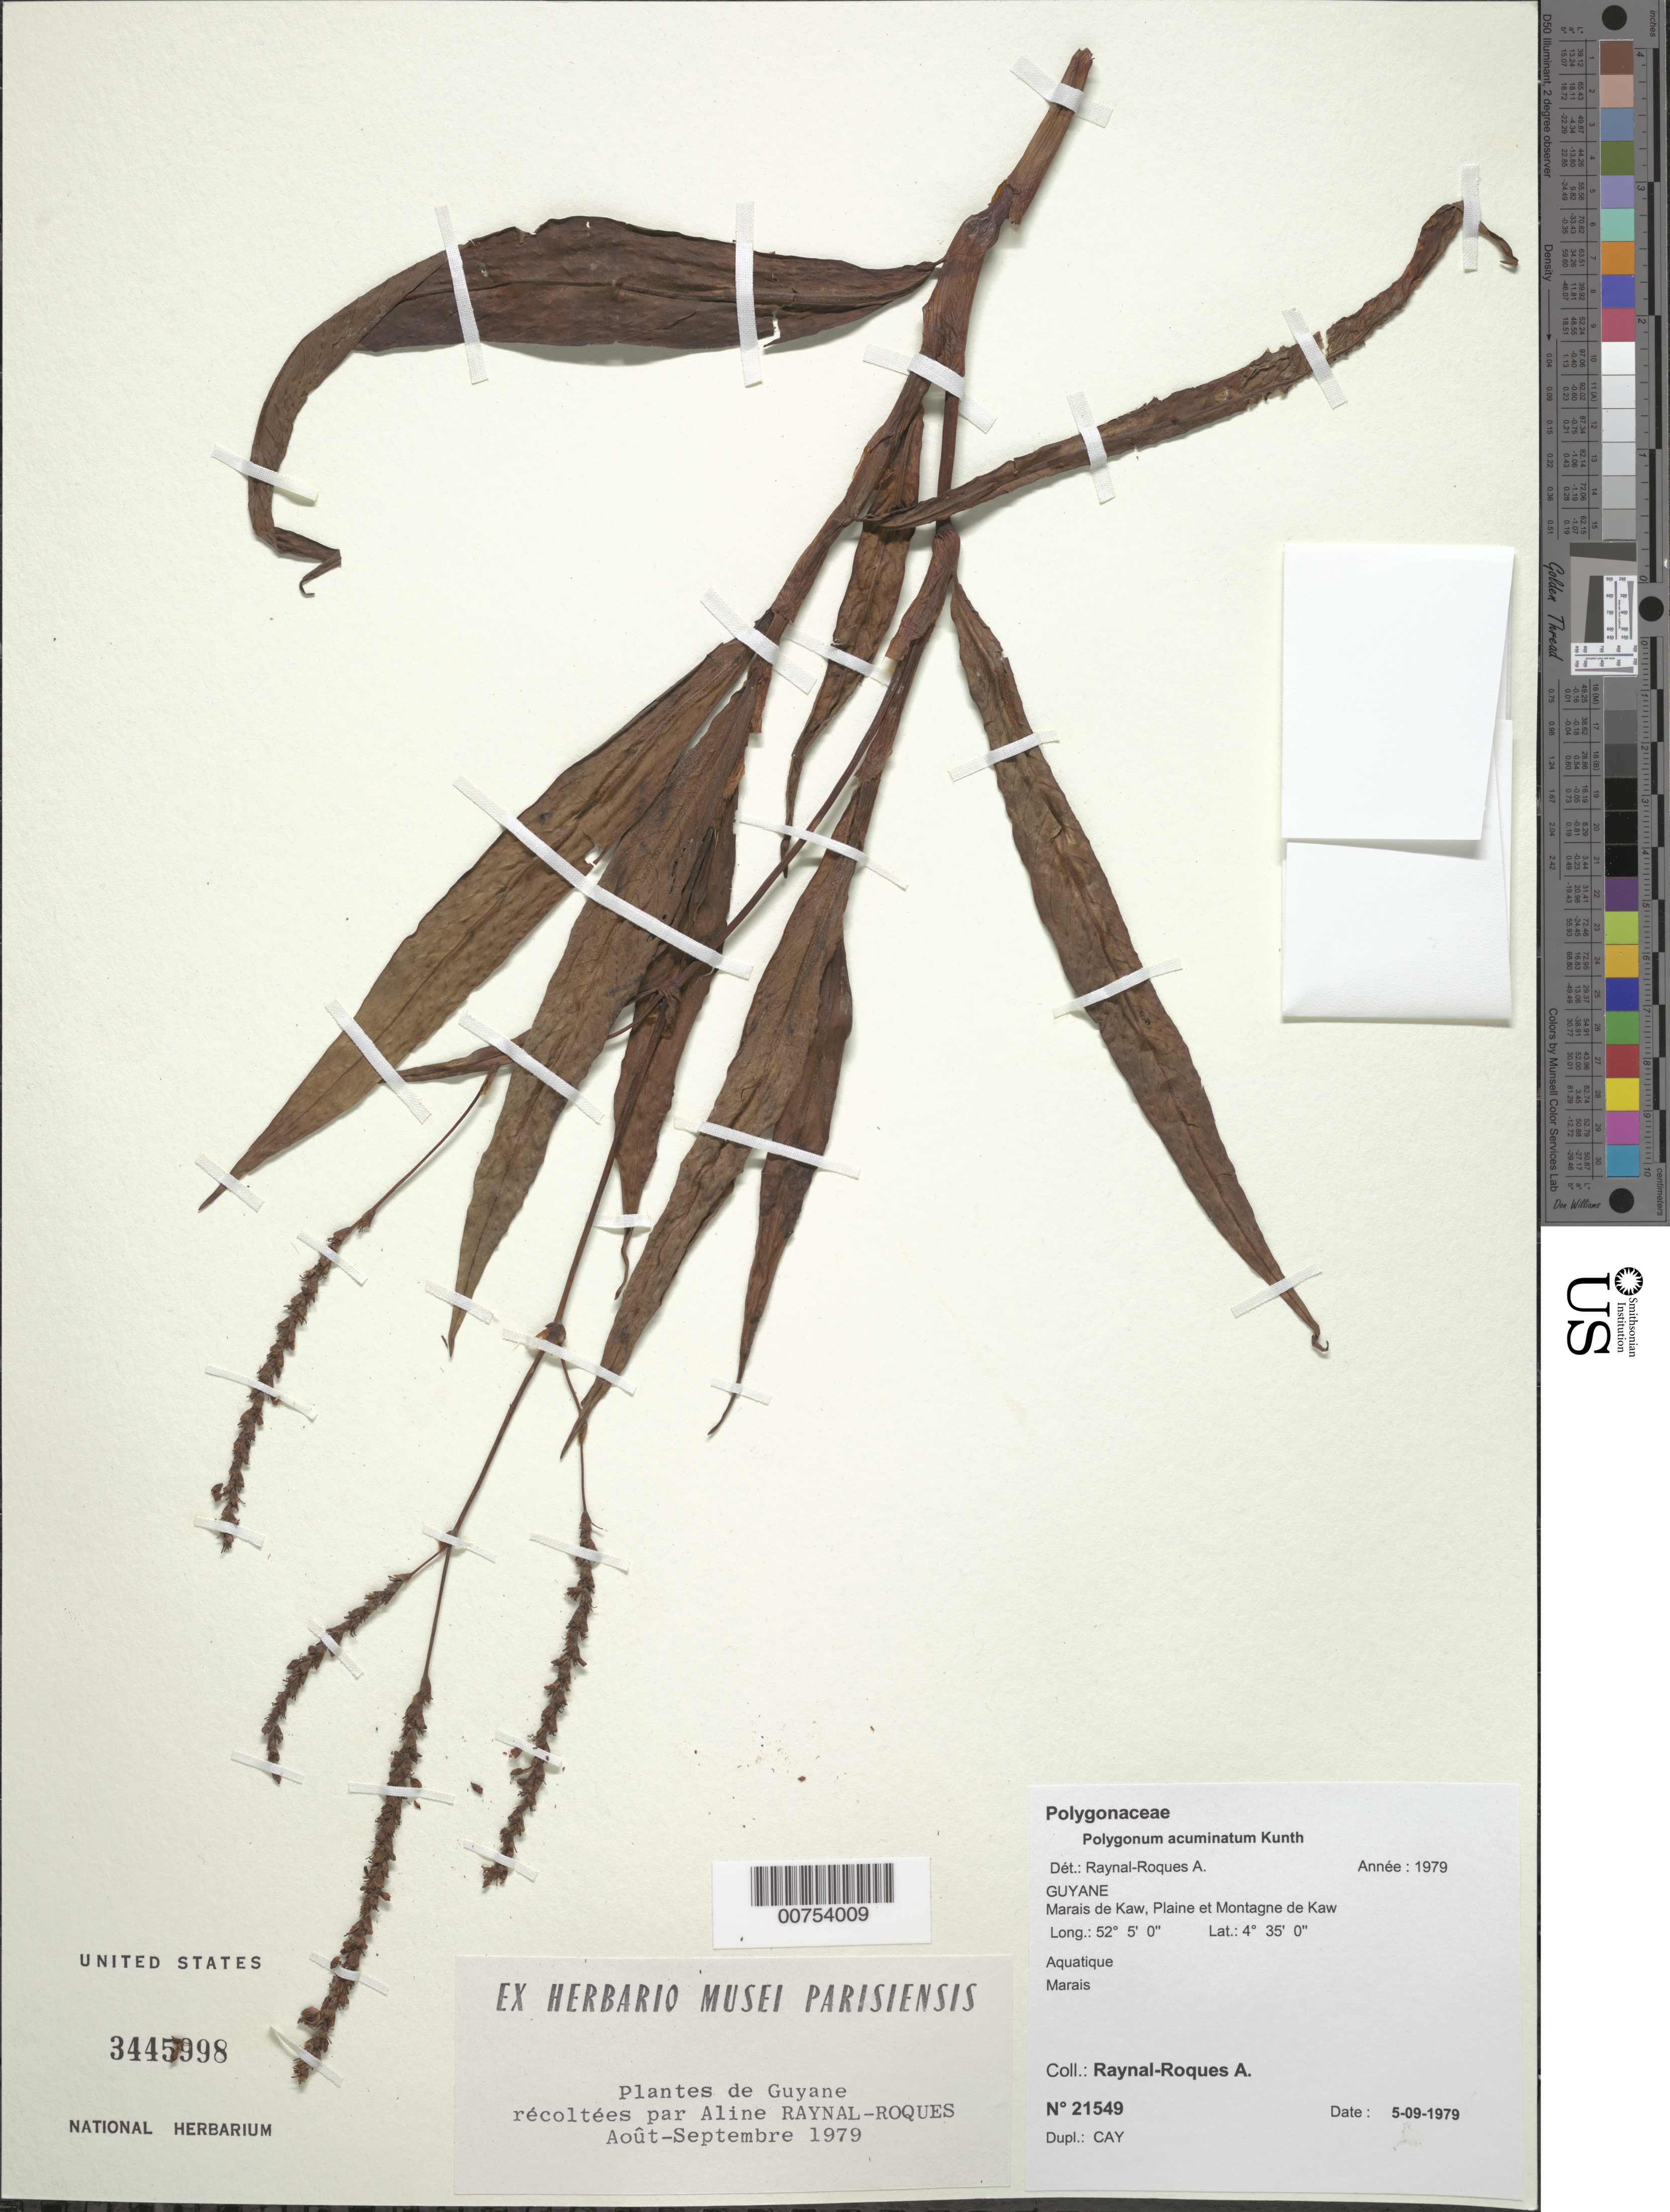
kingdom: Plantae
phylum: Tracheophyta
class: Magnoliopsida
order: Caryophyllales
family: Polygonaceae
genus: Polygonum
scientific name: Polygonum acuminatum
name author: Kunth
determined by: Raynal, A. M.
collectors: A. M. Raynal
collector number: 21549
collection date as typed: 5-Sep-79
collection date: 1979-09-05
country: French Guiana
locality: Marais de Kaw, Plaine et Montagne de Kaw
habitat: Marsh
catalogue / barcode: US 3445998